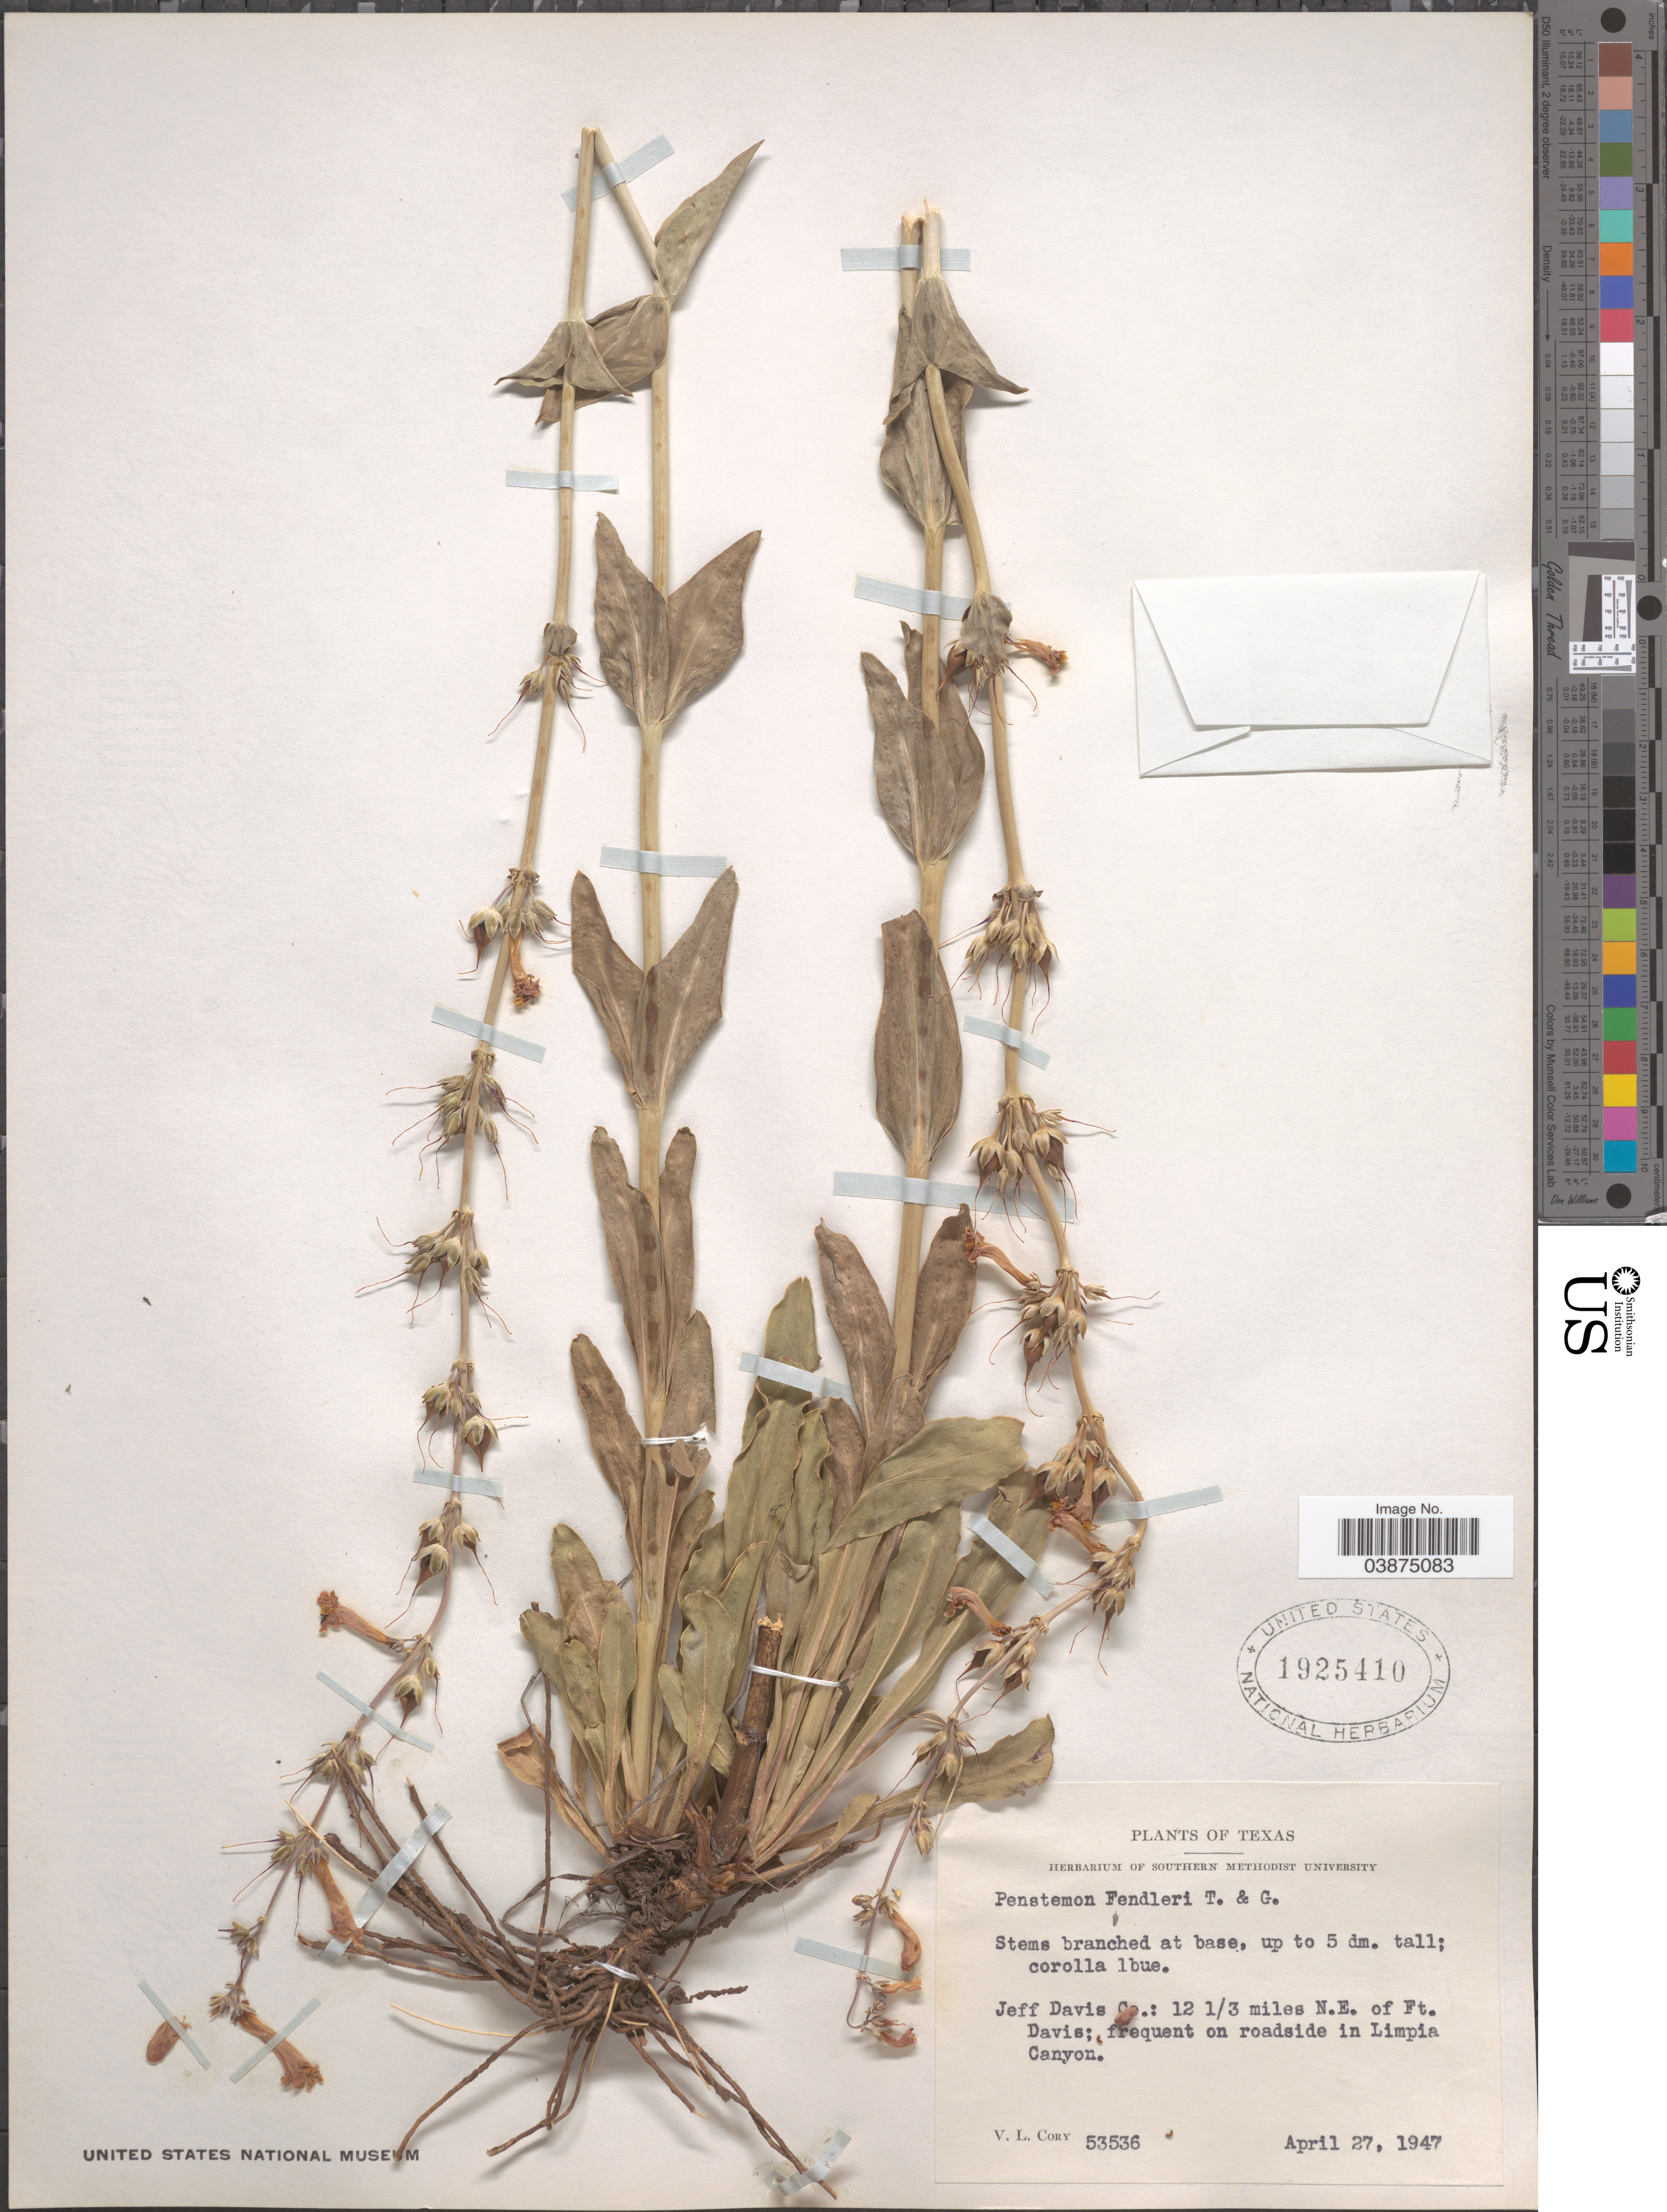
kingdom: Plantae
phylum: Tracheophyta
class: Magnoliopsida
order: Lamiales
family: Plantaginaceae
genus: Penstemon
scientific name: Penstemon fendleri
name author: Torr. & A. Gray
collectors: V. Cory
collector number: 53536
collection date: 1947-04-27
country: United States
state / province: Texas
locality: Jeff Davis Co.: 12 1/3 miles N.E. of Ft. Davis; on roadside in Limpia Canyon.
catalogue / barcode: US 1925410